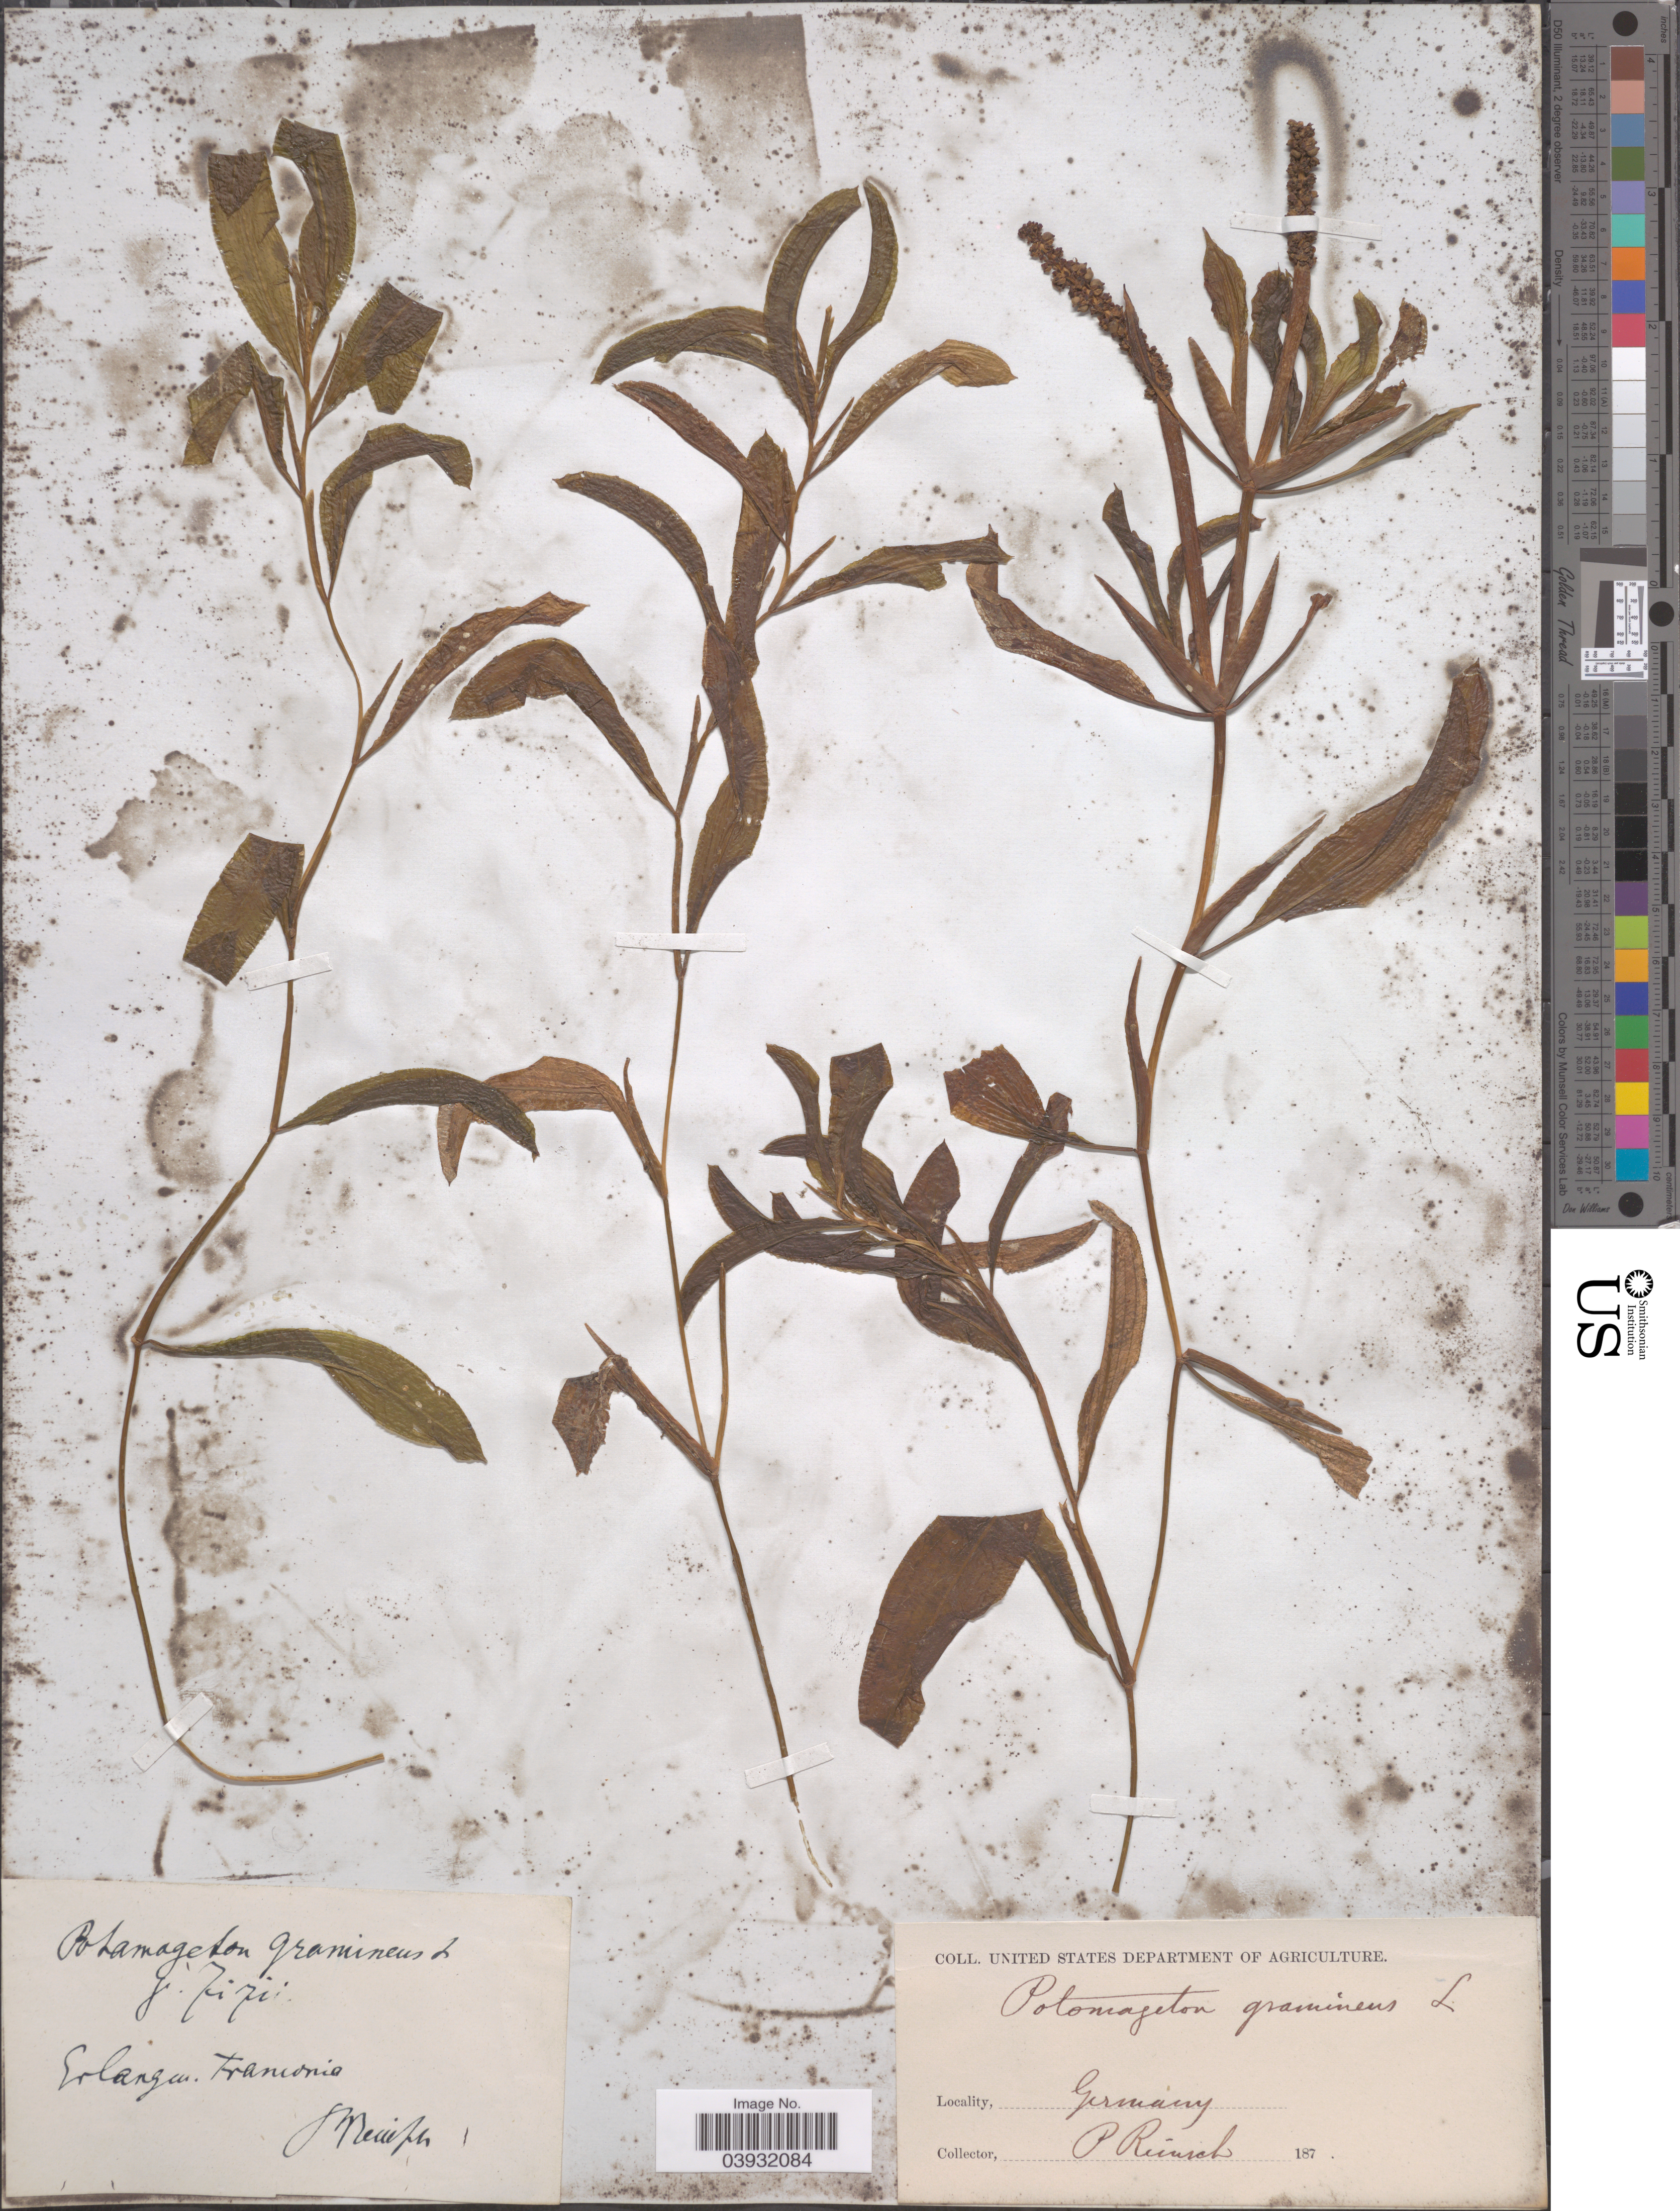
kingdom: Plantae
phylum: Tracheophyta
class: Liliopsida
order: Alismatales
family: Potamogetonaceae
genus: Potamogeton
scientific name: Potamogeton gramineus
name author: L.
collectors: P. Reinsch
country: Germany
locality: Erlangen. Franconia.